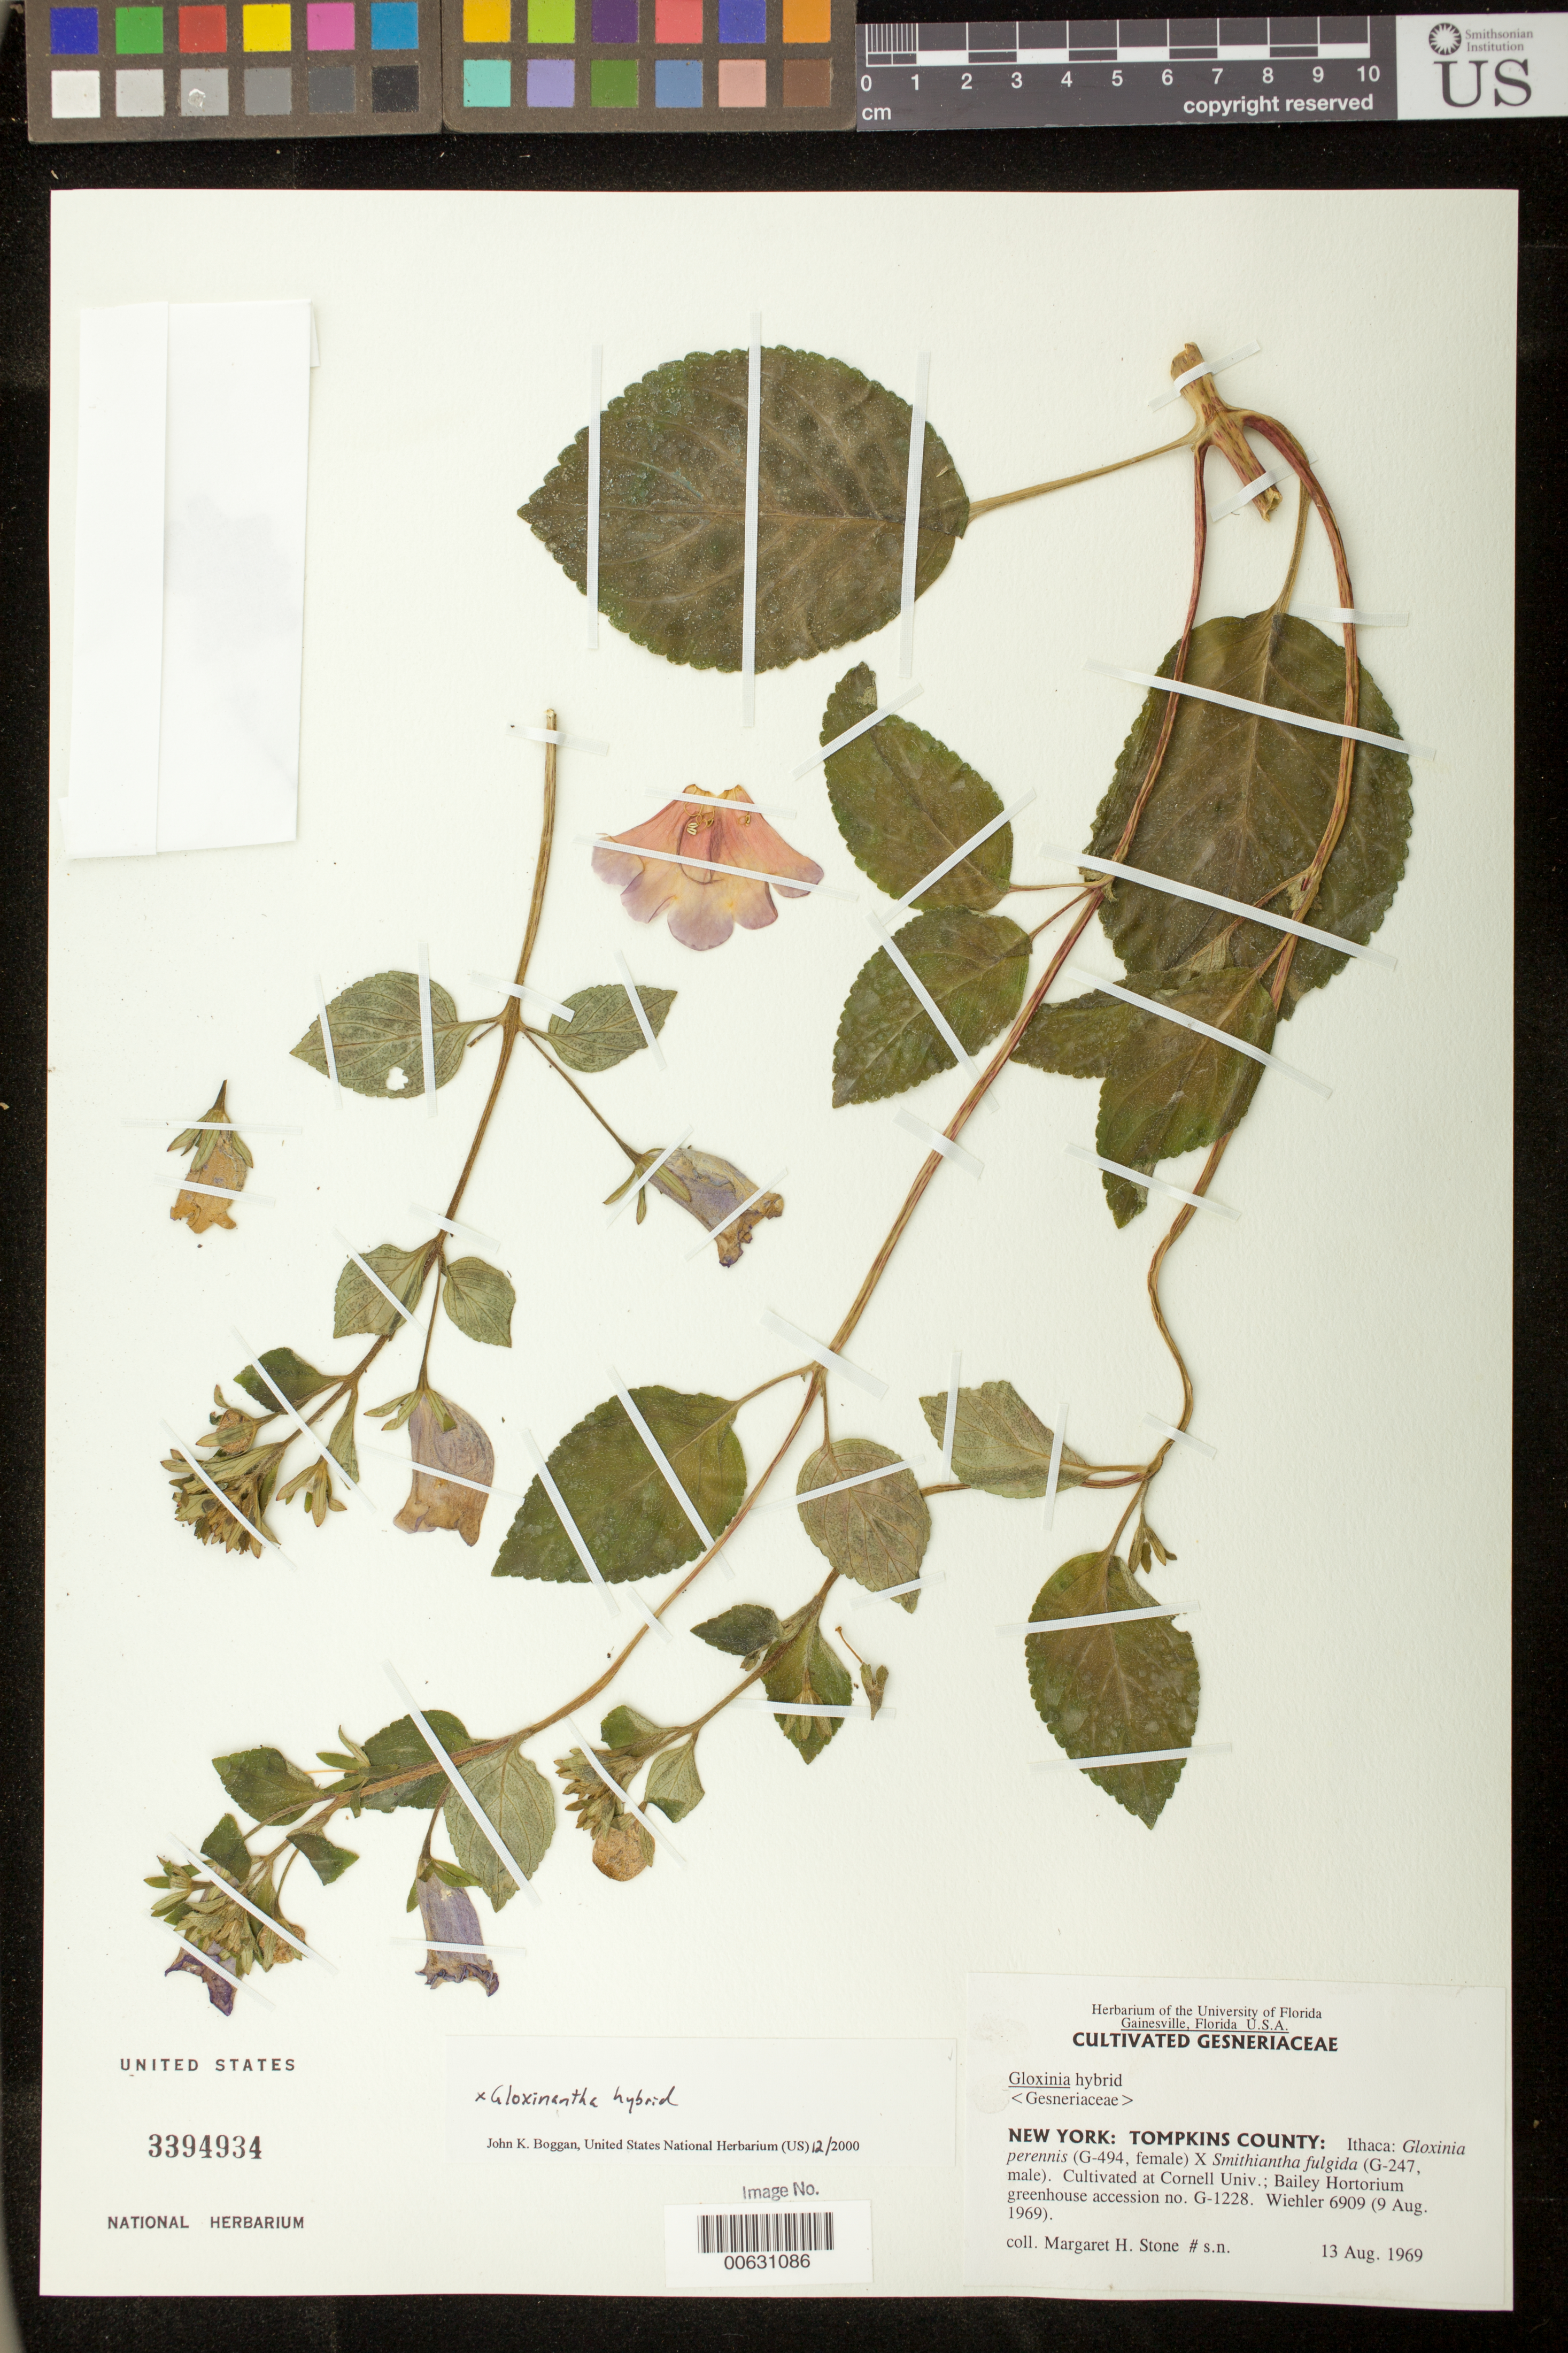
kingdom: Plantae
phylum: Tracheophyta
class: Magnoliopsida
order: Lamiales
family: Gesneriaceae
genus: Gloxinantha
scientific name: x Gloxinantha hybrid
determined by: Skog, Laurence E.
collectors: M. Stone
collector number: s.n. [G-1228]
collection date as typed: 13 Aug 1969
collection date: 1969-08-13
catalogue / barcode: US 3394934